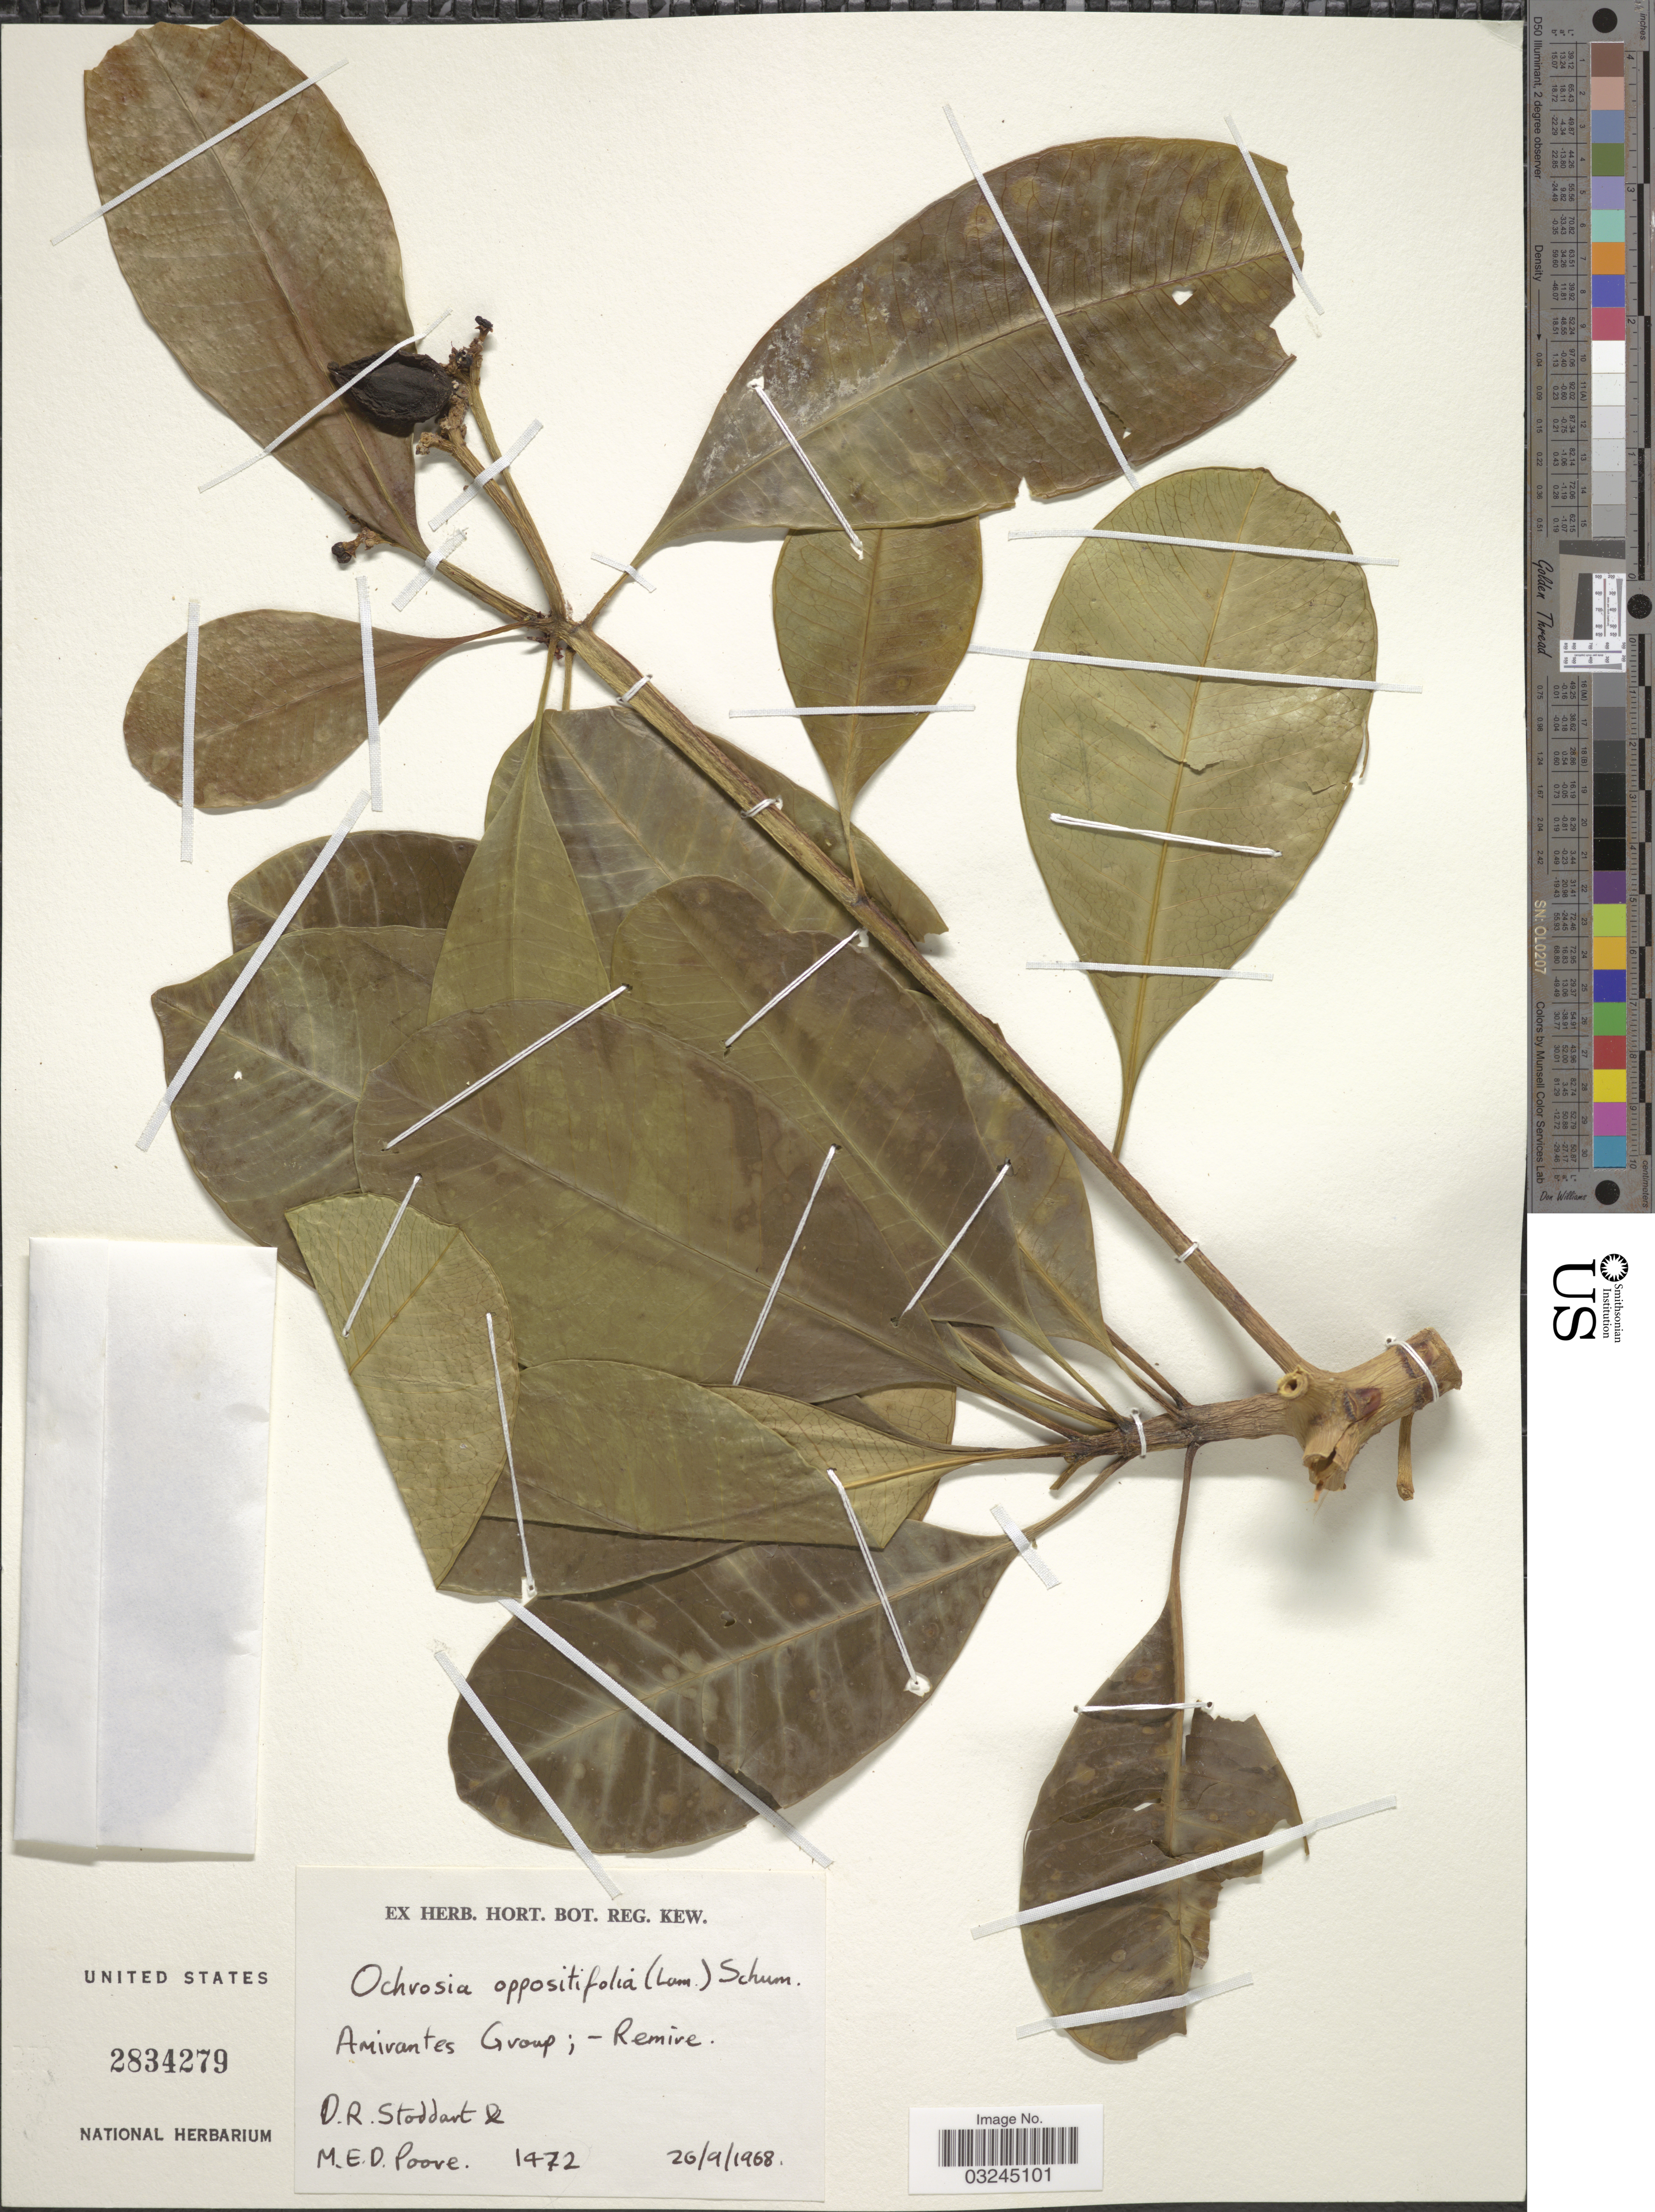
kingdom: Plantae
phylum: Tracheophyta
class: Magnoliopsida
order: Gentianales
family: Apocynaceae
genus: Ochrosia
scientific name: Ochrosia oppositifolia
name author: (Lam.) K. Schum.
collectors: D. R. Stoddart & M. E. D. Poore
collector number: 1472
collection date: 1968-09-26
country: Seychelles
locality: Amirantes Group;-Remire.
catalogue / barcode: US 2834279